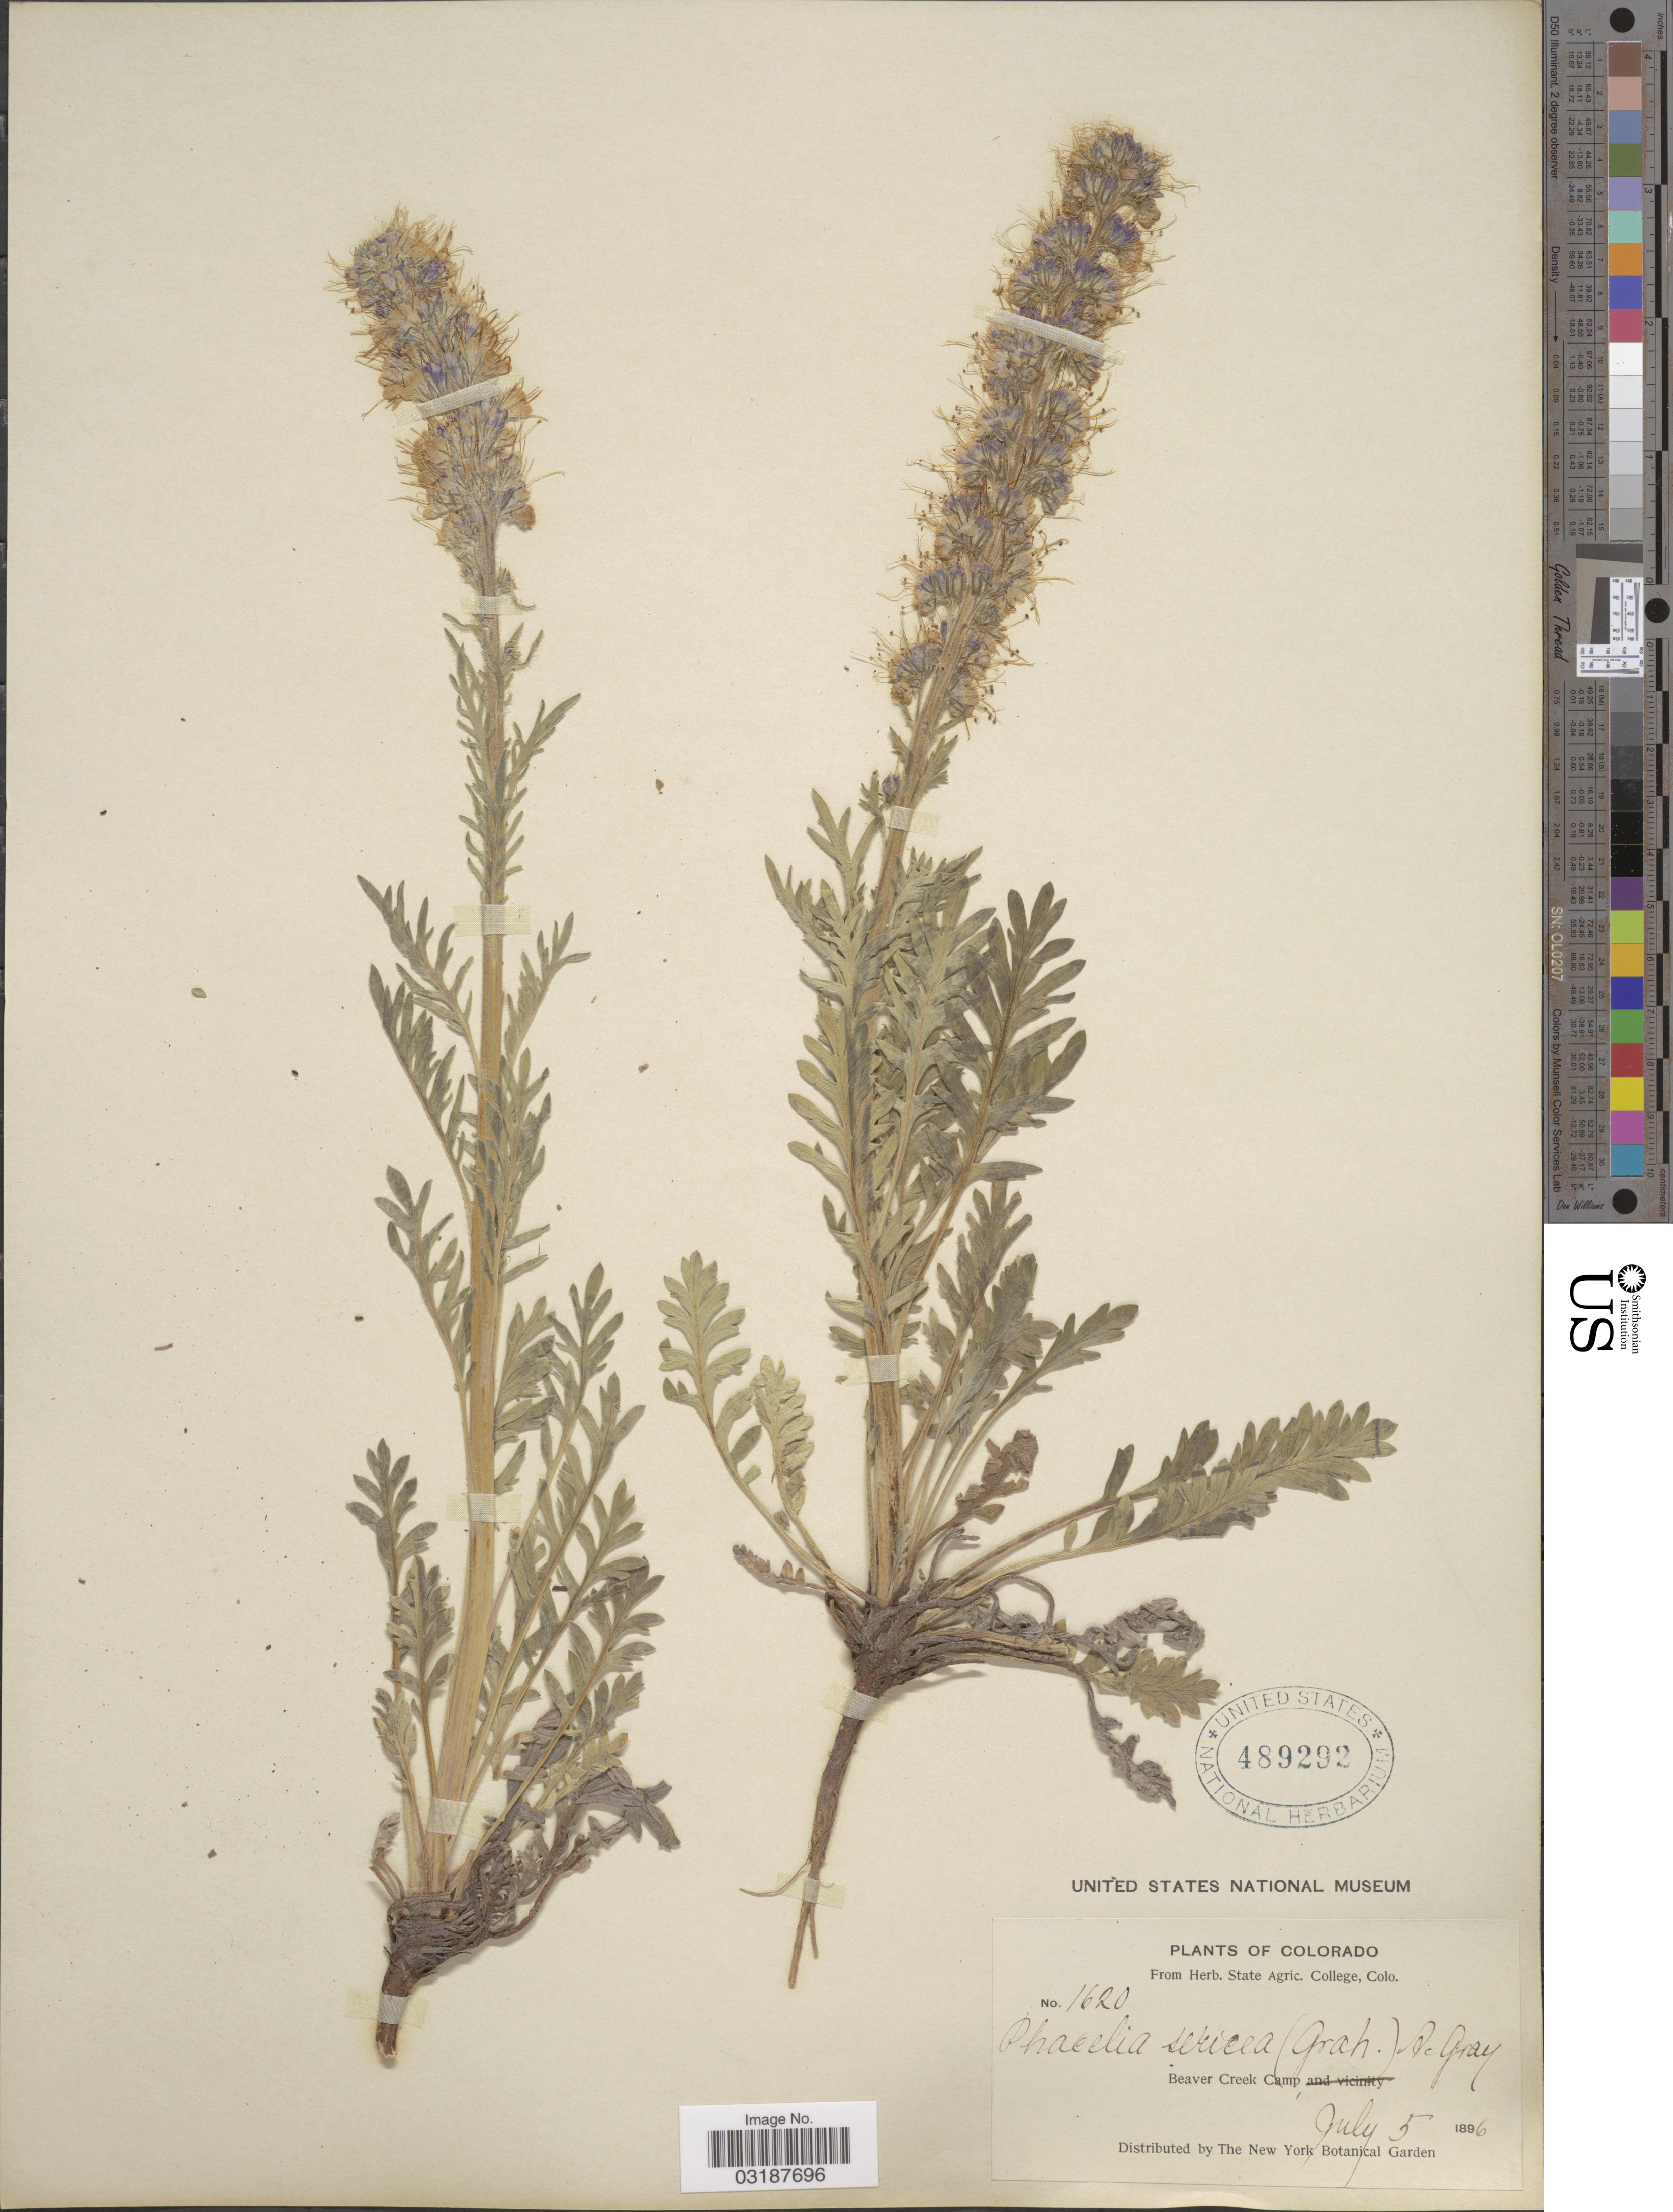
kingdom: Plantae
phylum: Tracheophyta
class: Magnoliopsida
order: Boraginales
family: Hydrophyllaceae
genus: Phacelia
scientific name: Phacelia sericea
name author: (Graham) A. Gray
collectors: ex herb. State Agric. College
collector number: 1620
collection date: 1896-07-05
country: United States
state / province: Colorado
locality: Beaver Creek Camp.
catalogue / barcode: US 489292